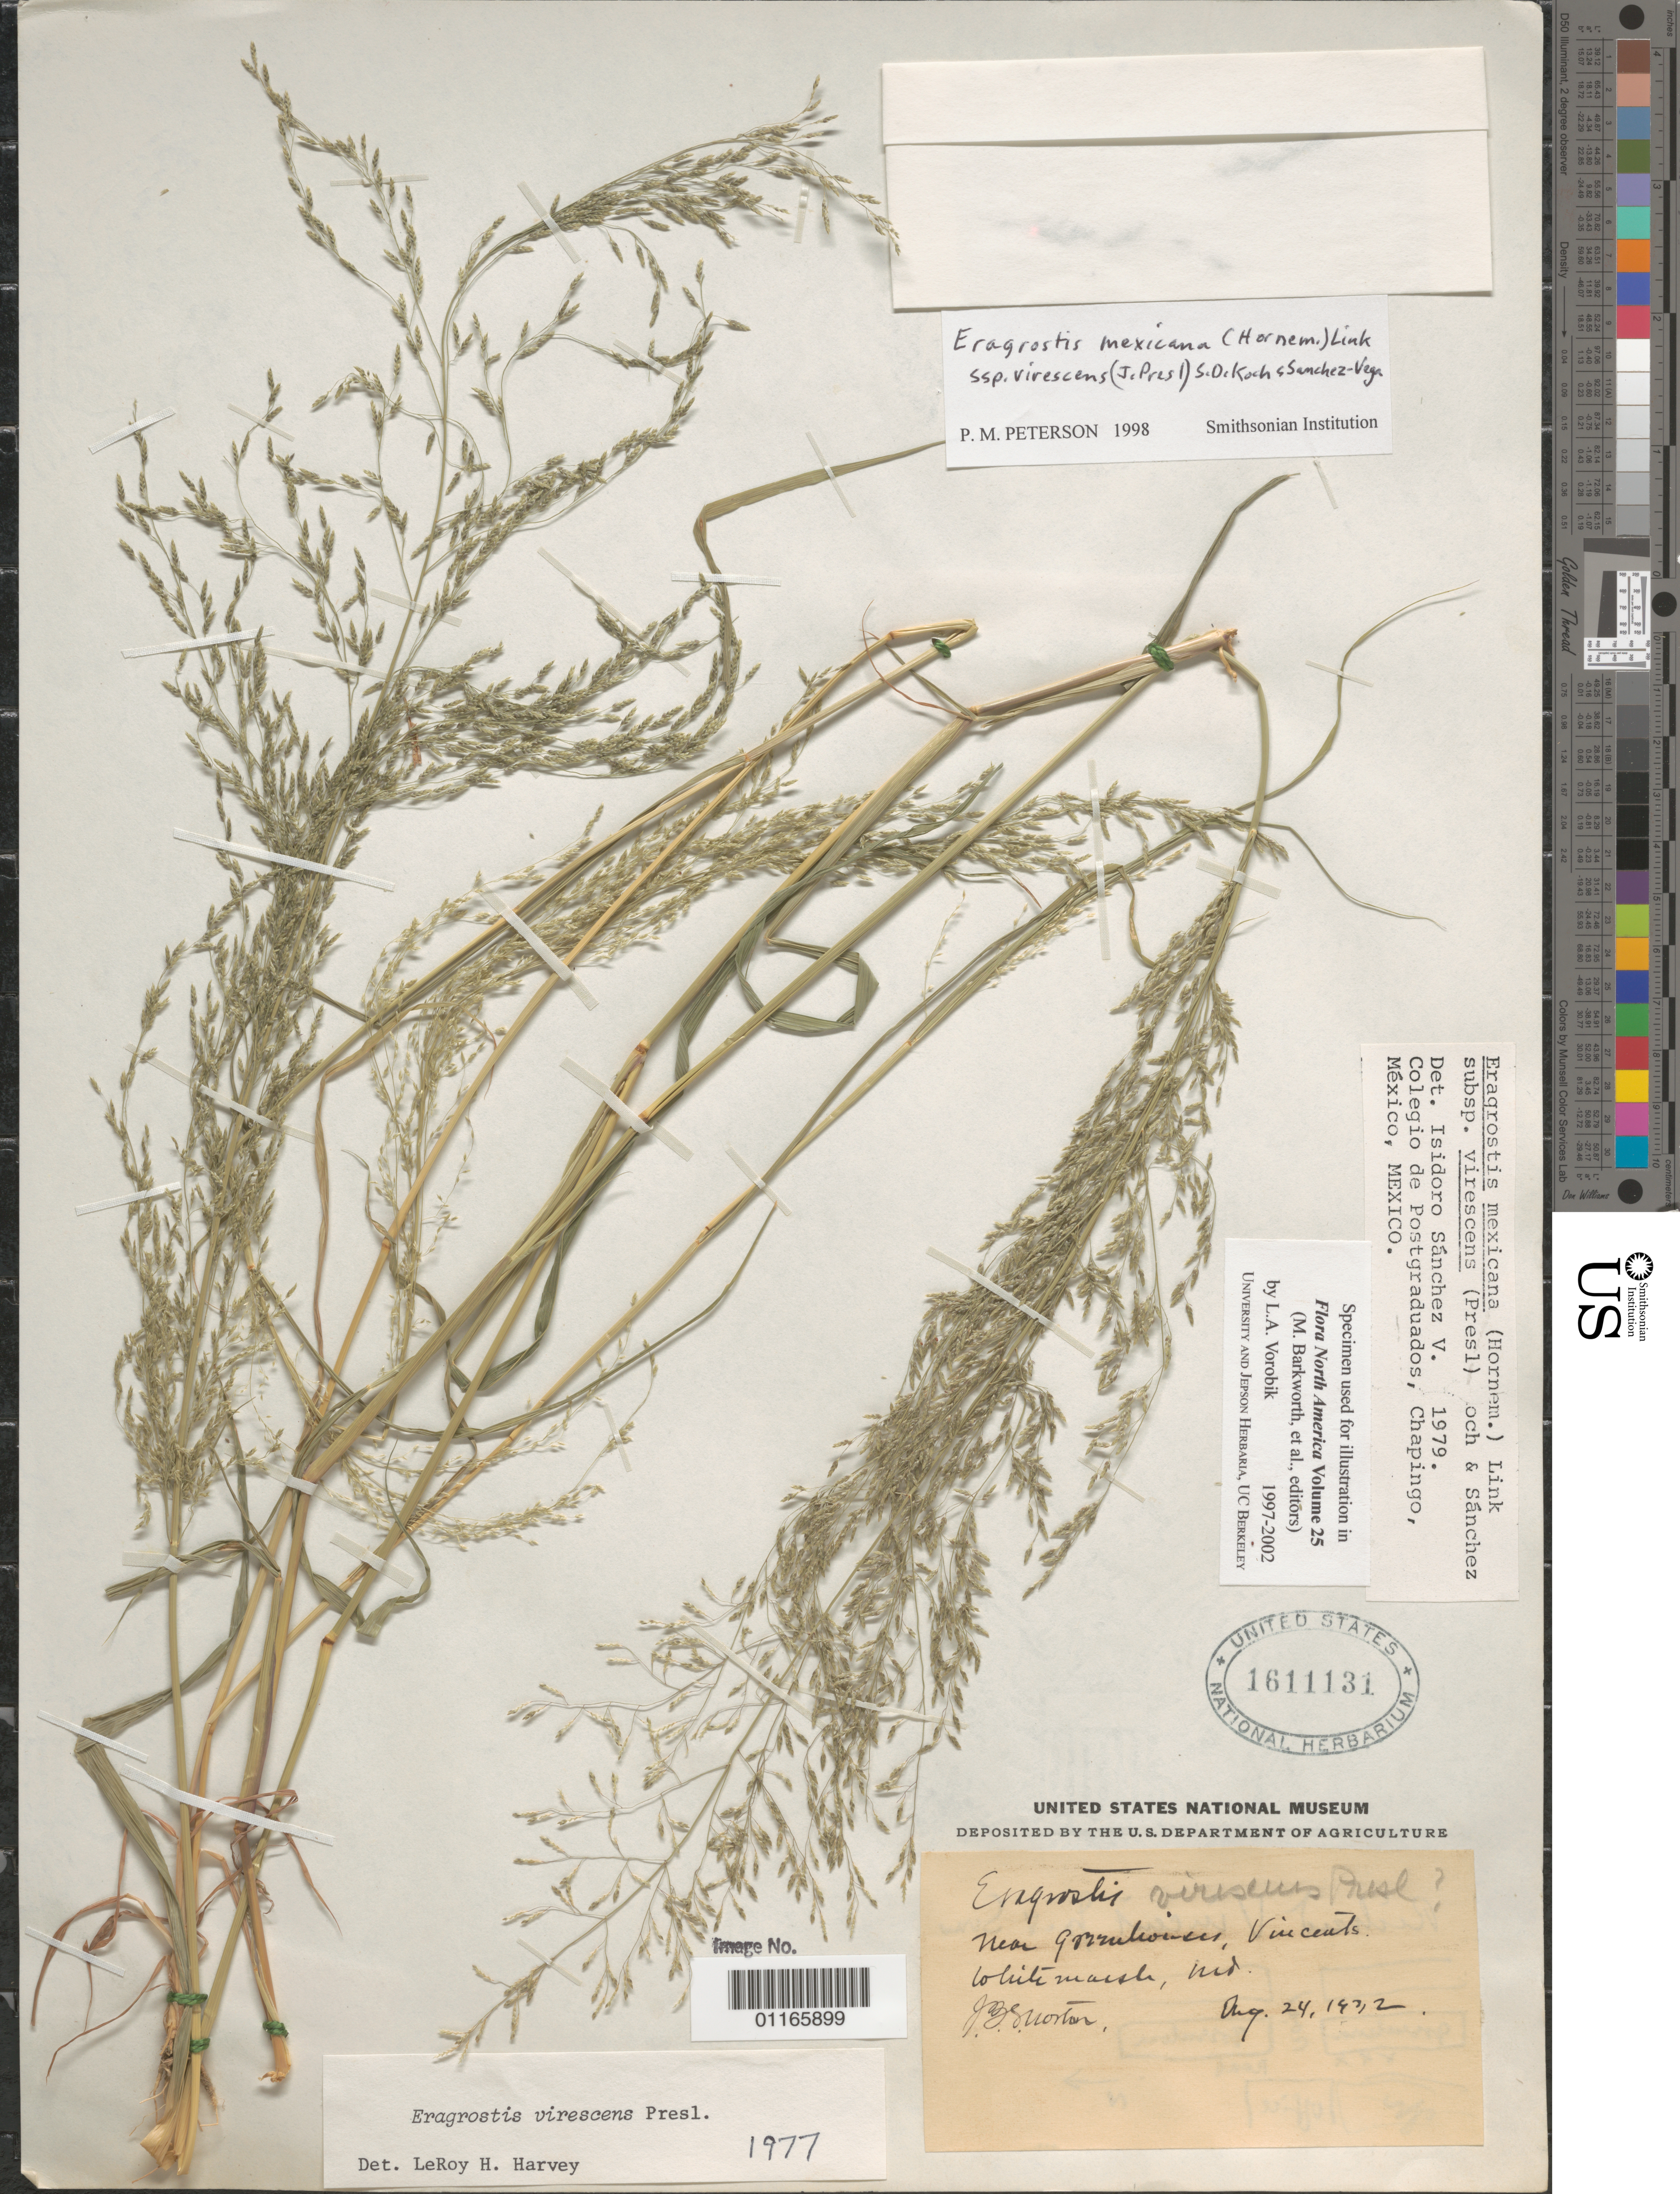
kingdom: Plantae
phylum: Tracheophyta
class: Liliopsida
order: Poales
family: Poaceae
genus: Eragrostis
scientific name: Eragrostis mexicana subsp. virescens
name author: (J. Presl) S.D. Koch & Sánchez Vega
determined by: Sánchez Vega, Isidoro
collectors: J. Sworton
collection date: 1932-08-24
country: United States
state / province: Maryland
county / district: Baltimore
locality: White Marsh, Near Gorrulwirses, Vincents.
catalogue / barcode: US 1611131